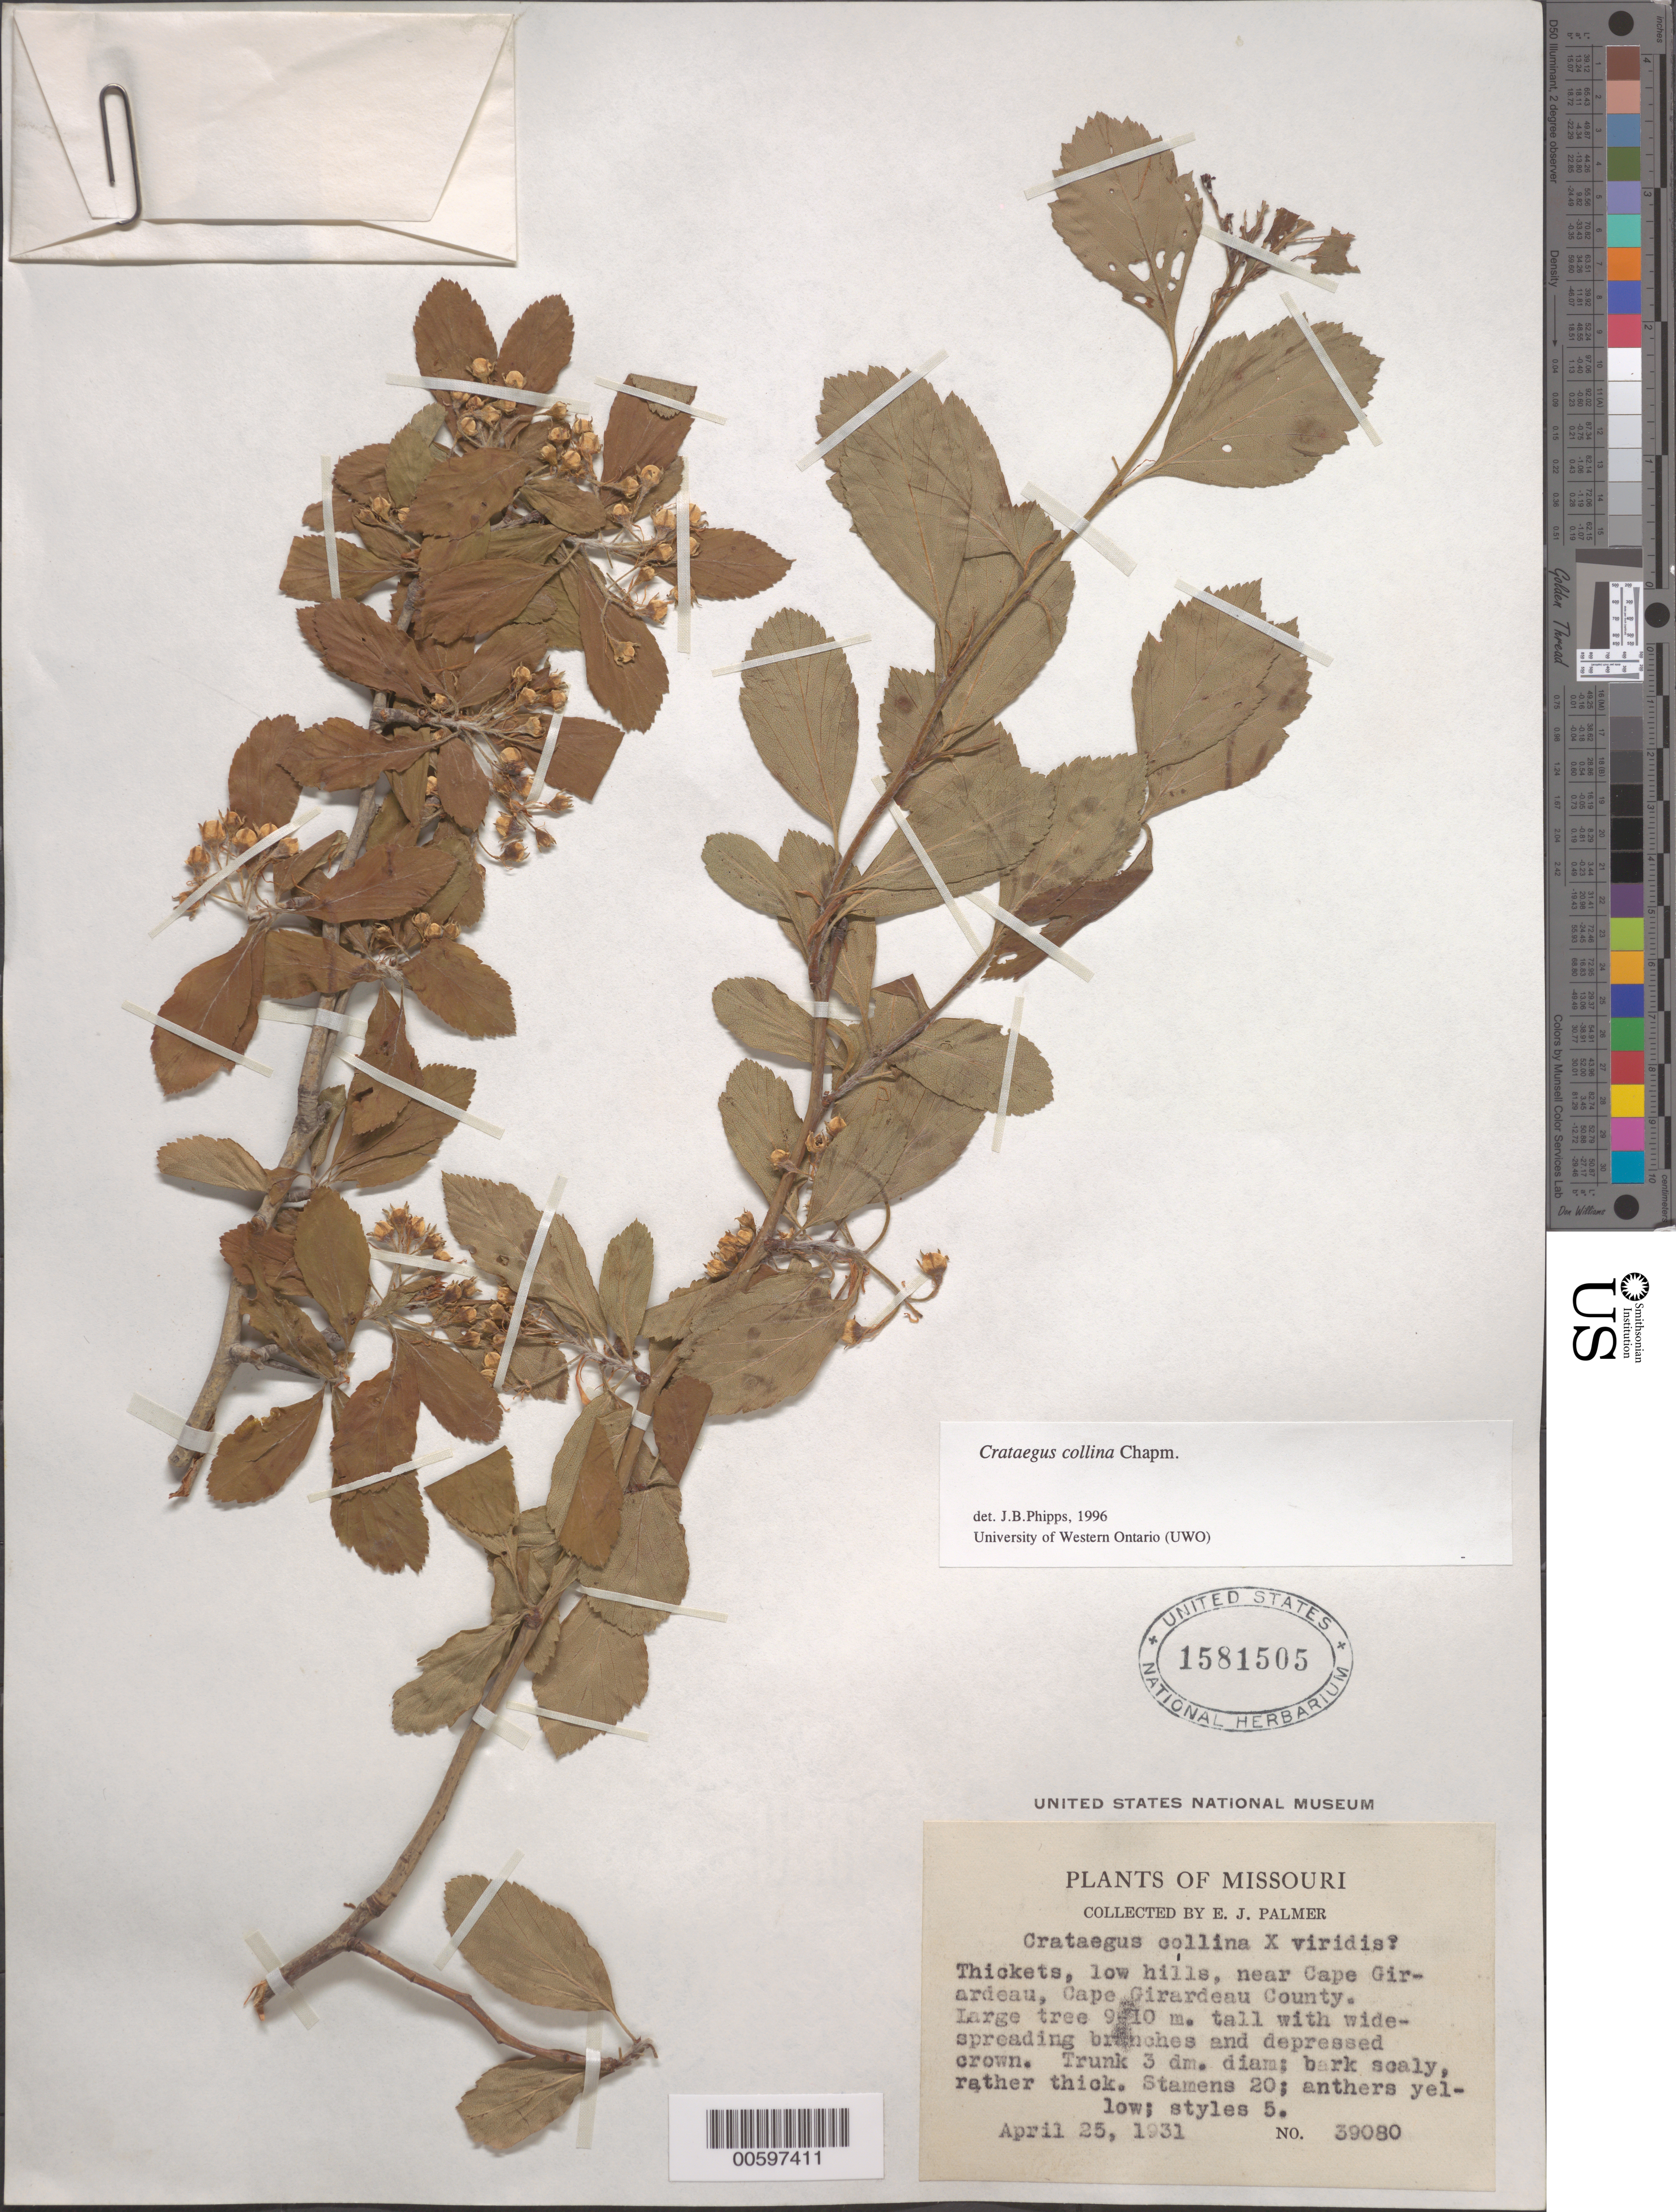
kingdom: Plantae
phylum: Tracheophyta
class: Magnoliopsida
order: Rosales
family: Rosaceae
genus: Crataegus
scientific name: Crataegus collina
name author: Chapm.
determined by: Phipps, James B., (UWO), University of Western Ontario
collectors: E. J. Palmer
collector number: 39080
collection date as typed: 25 Apr 1931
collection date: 1931-04-25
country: United States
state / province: Missouri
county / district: Cape Girardeau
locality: Near Cape Girardeau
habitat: Thickets, low hills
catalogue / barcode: US 1581505